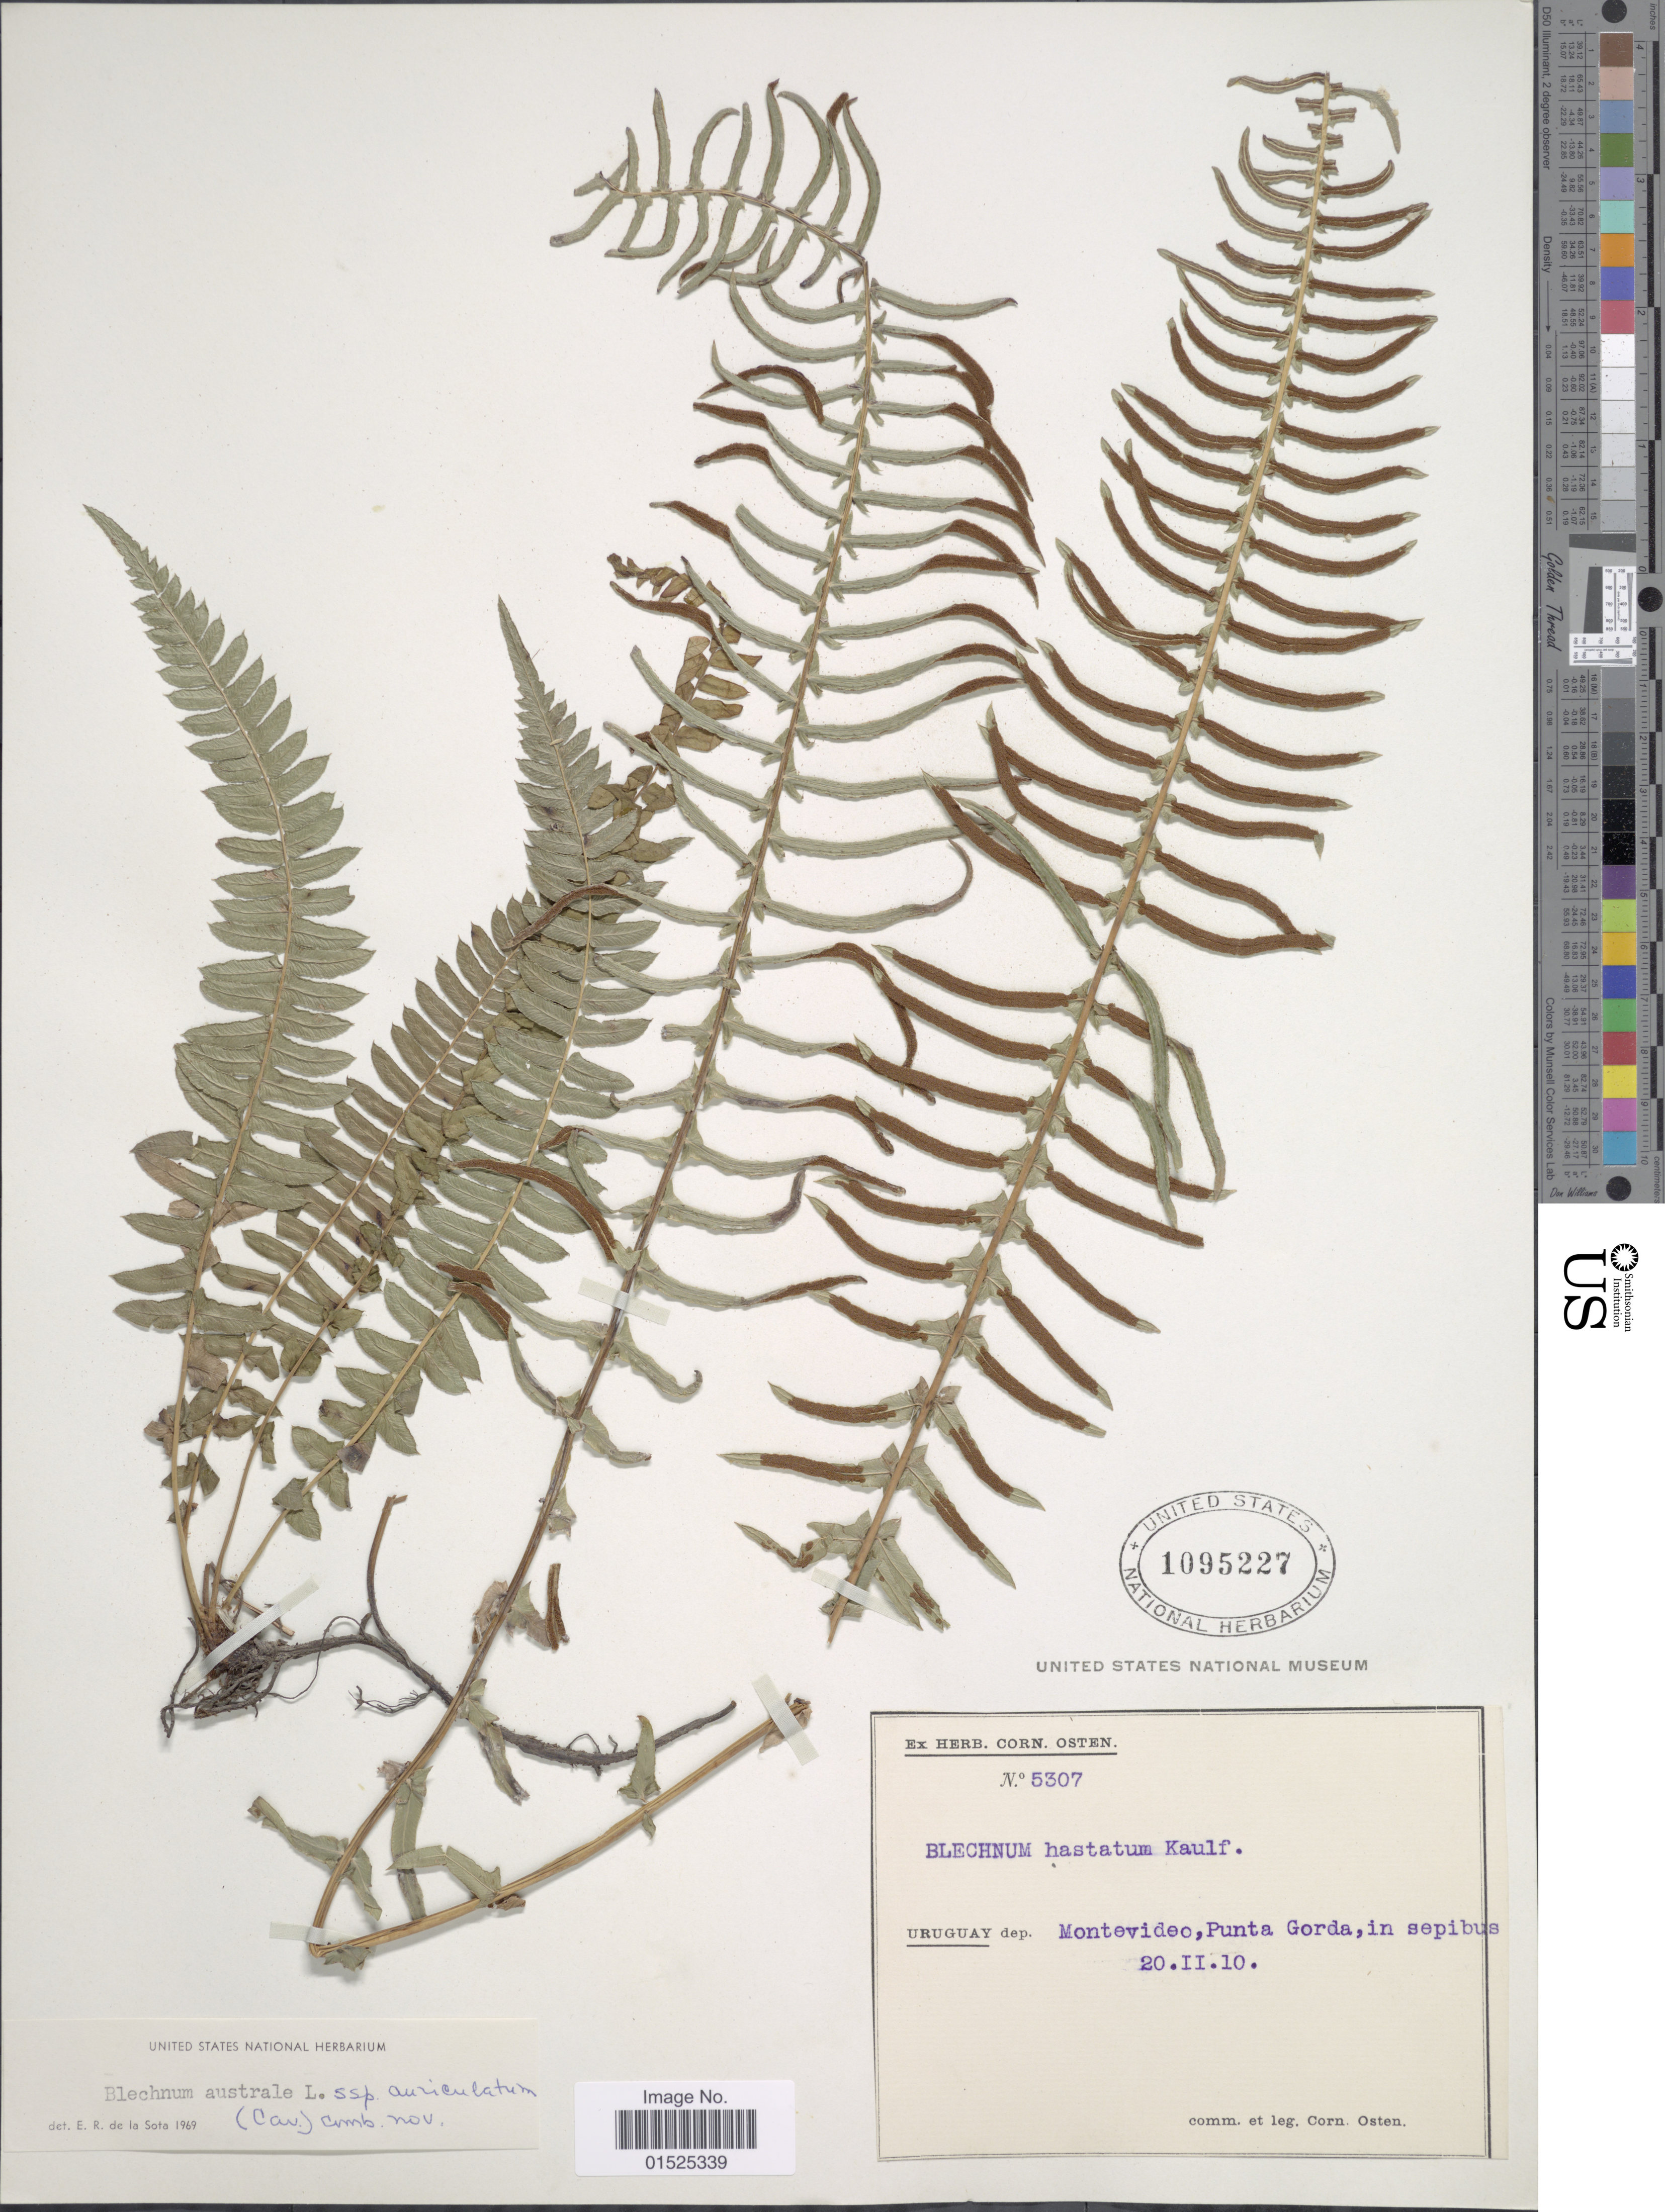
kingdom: Plantae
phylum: Tracheophyta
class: Polypodiopsida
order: Polypodiales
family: Blechnaceae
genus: Blechnum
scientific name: Blechnum australe subsp. auriculatum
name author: (Cav.) de la Sota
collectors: ex herb. Cornelius Osten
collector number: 5307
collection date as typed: Transcribed d/m/y: 20/2/10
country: Uruguay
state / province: Montevideo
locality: Punta Gorda, in sepibus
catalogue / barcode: US 1095227